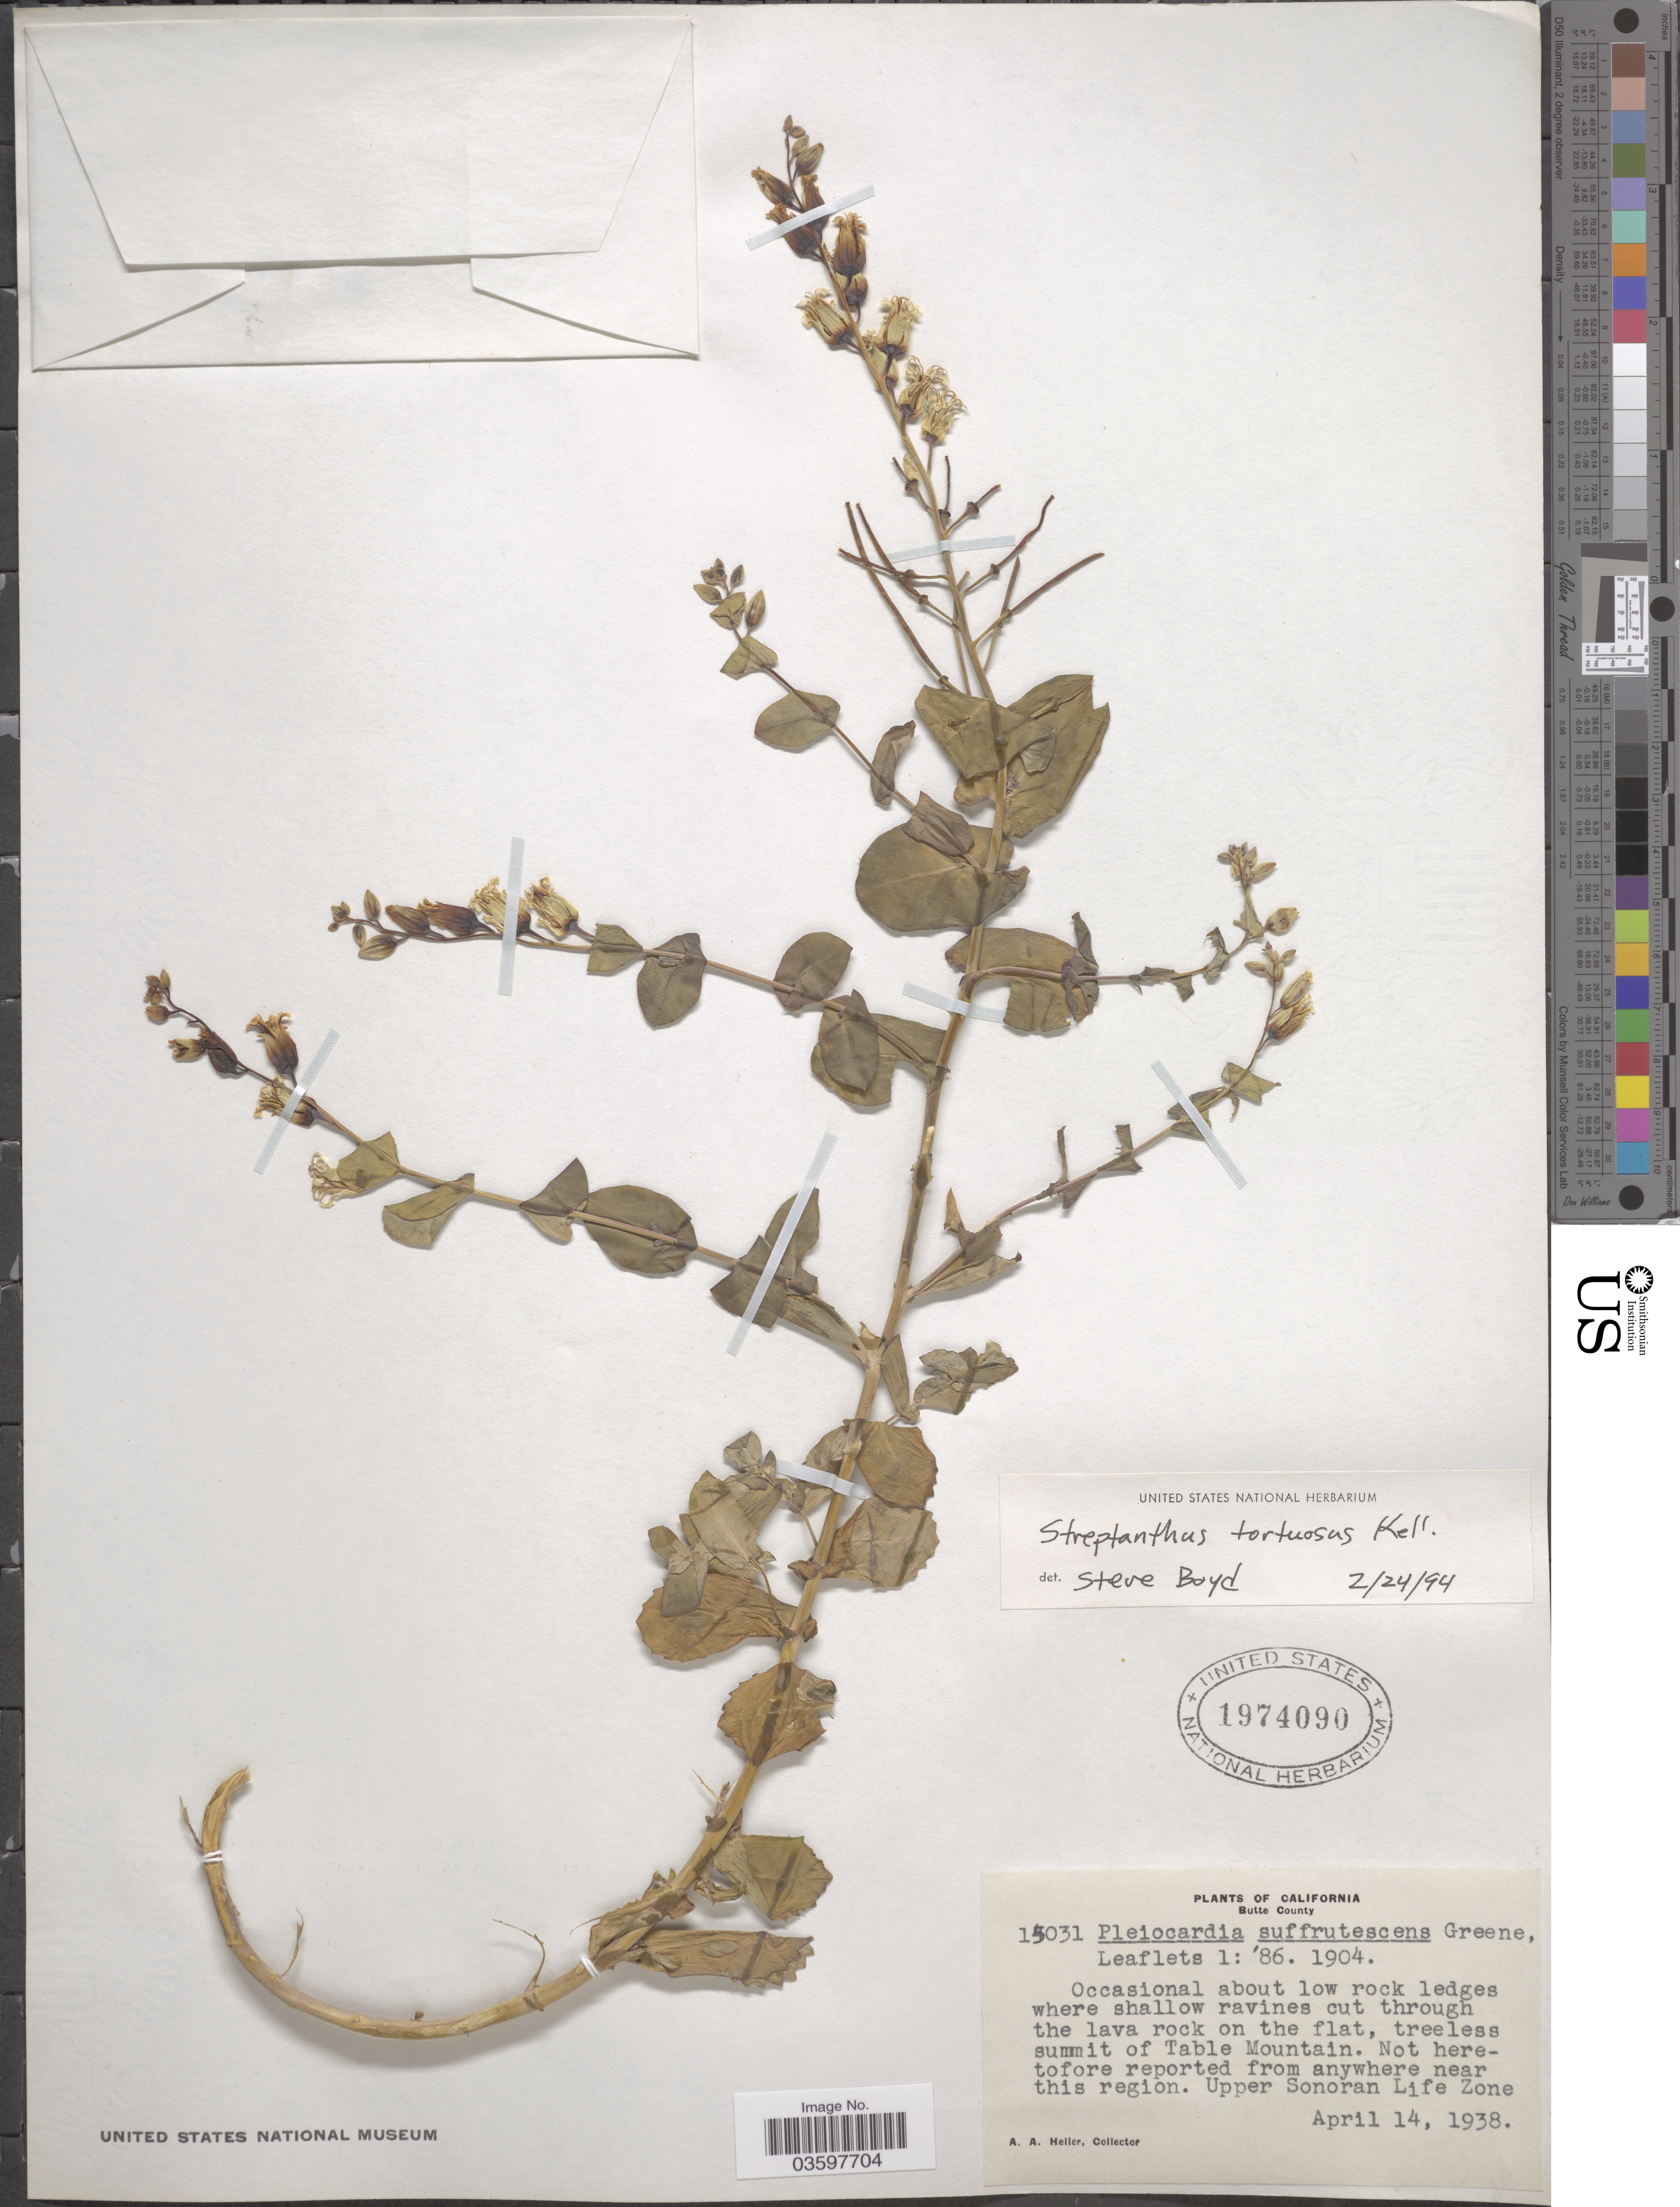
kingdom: Plantae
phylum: Tracheophyta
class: Magnoliopsida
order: Brassicales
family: Brassicaceae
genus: Streptanthus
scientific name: Streptanthus tortuosus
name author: Kellogg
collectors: A. A. Heller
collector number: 15031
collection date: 1938-04-14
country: United States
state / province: California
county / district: Butte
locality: Butte County. Treeless summit of Table Mountain. Not here-tofore reported from anywhere near this region. Upper Sonoran Life Zone.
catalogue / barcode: US 1974090